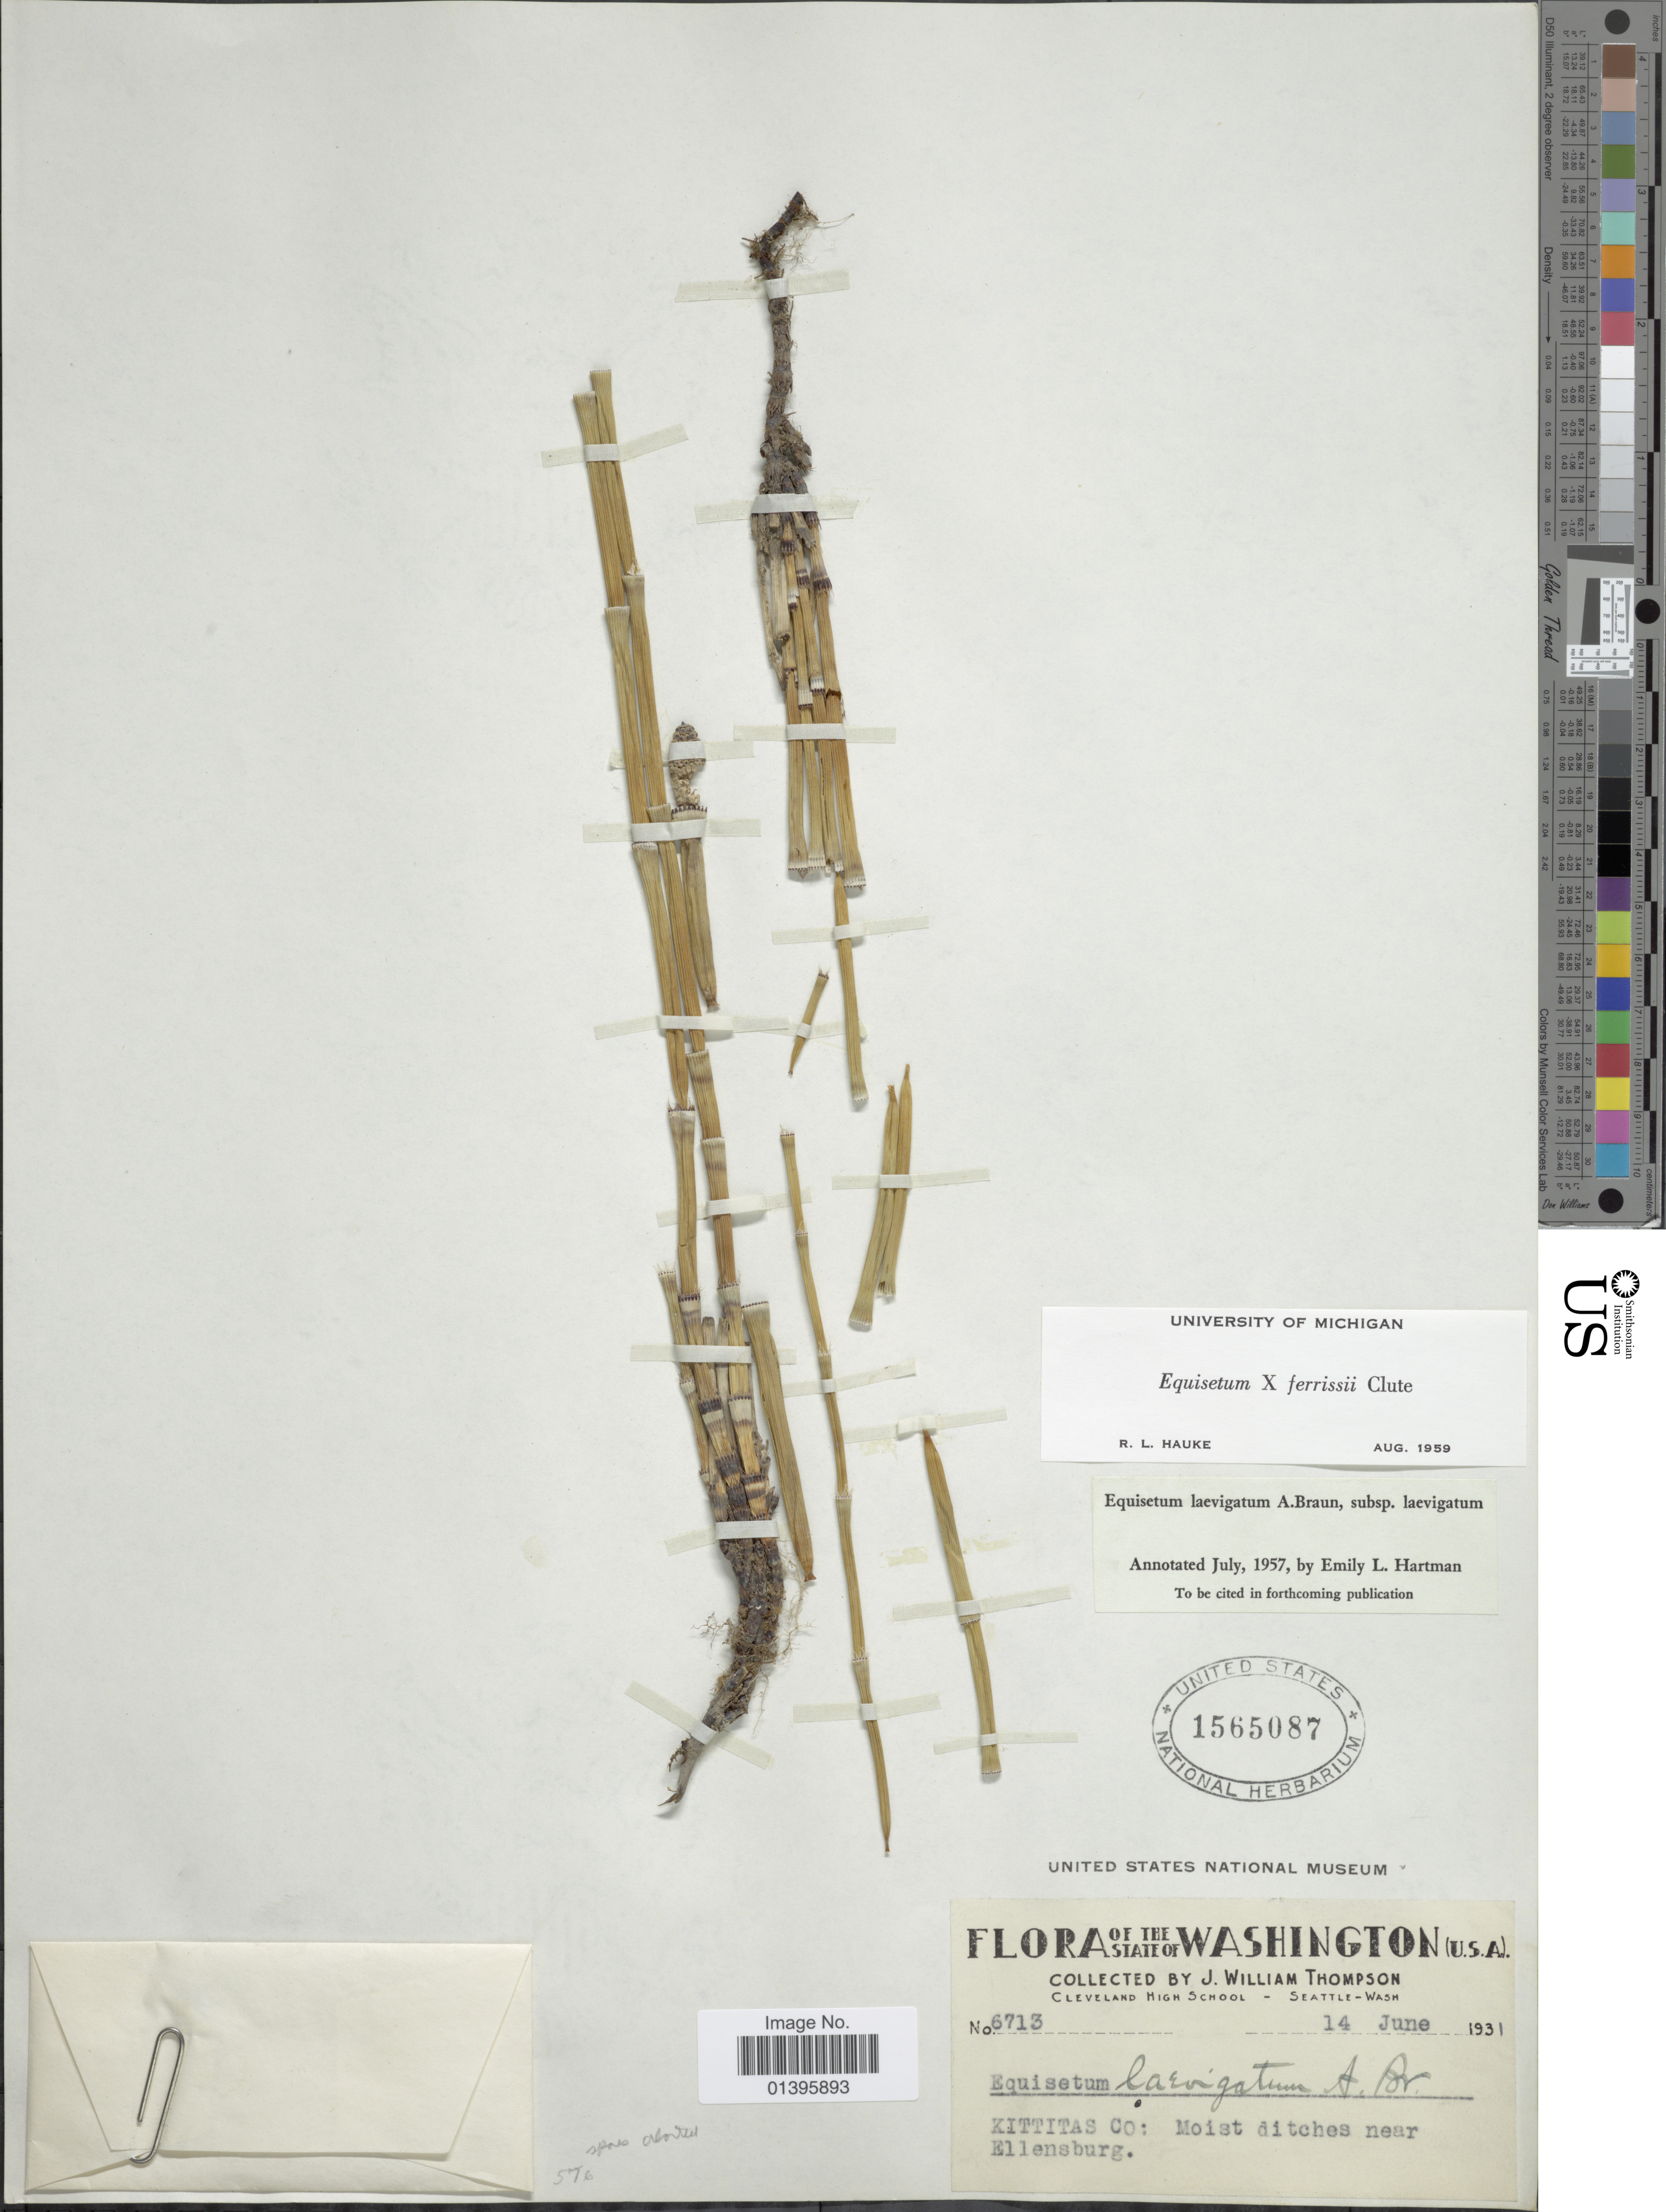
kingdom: Plantae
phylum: Tracheophyta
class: Polypodiopsida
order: Equisetales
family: Equisetaceae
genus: Equisetum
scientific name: Equisetum x ferrissii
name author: Clute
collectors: J. W. Thompson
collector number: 6713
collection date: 1931-06-14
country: United States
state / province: Washington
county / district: Kittitas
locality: Cleveland High School - Seattle. Kittitas Co: Moist ditches near Ellensburg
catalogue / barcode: US 1565087